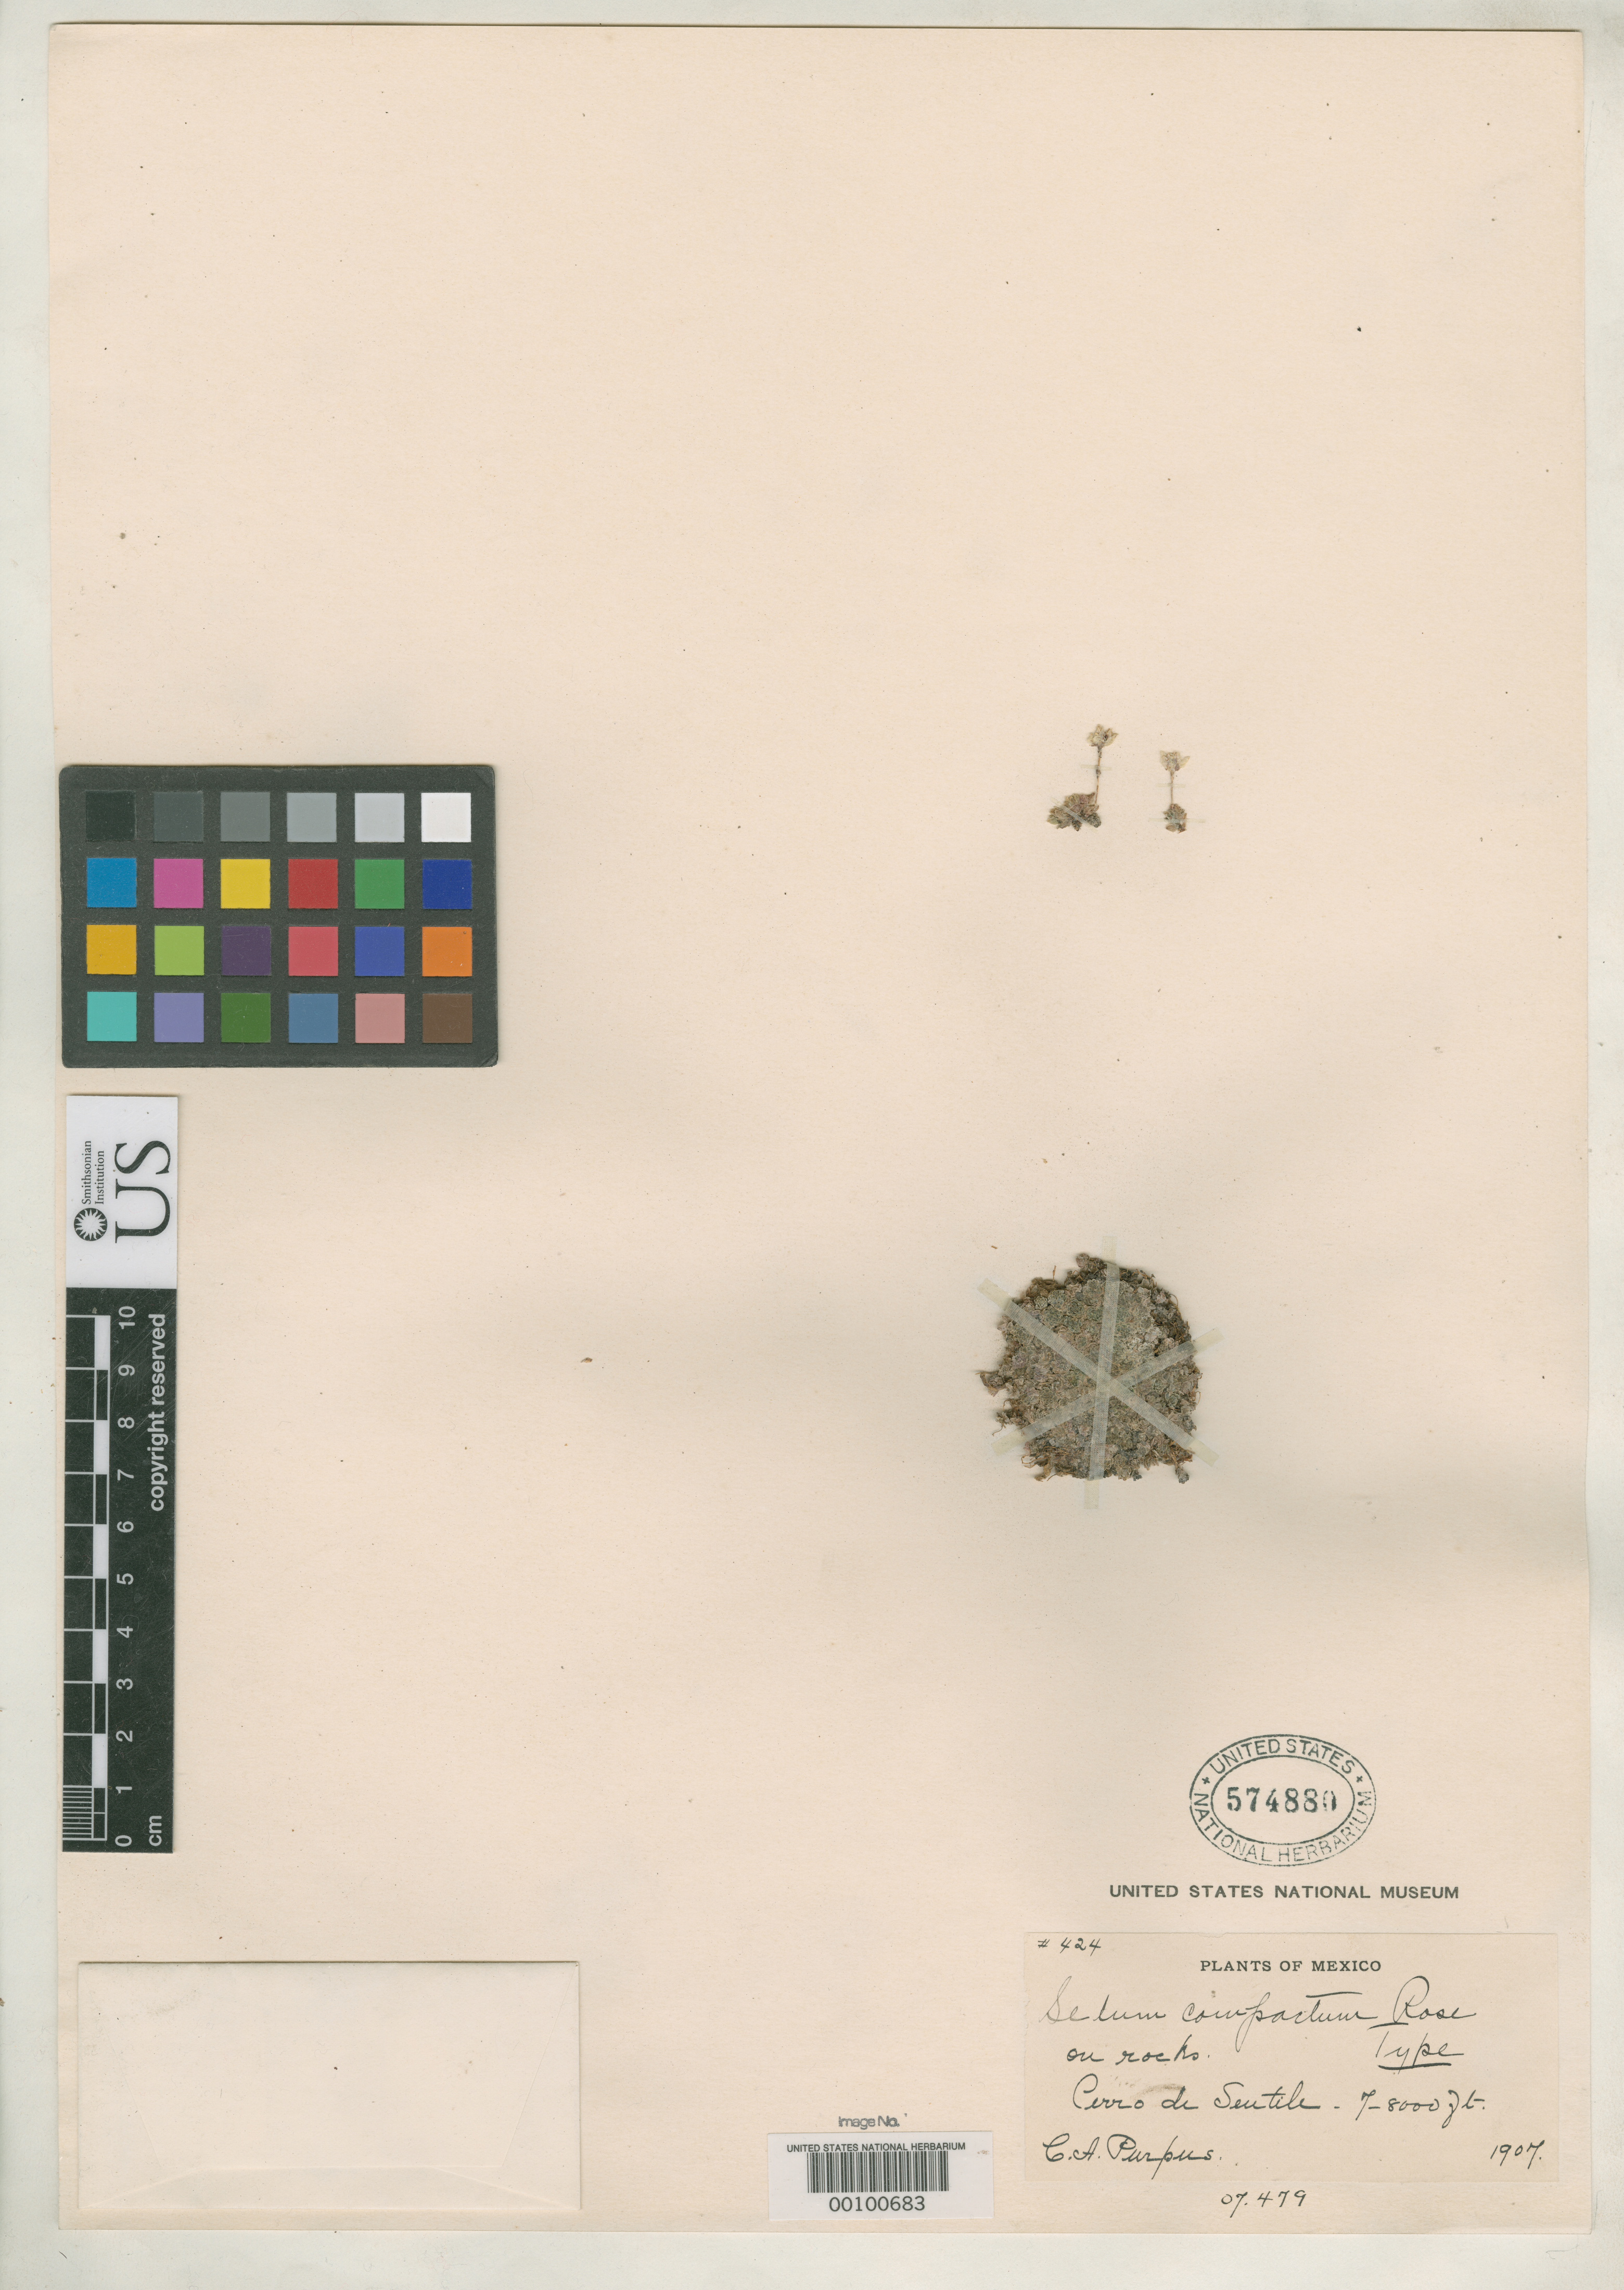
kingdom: Plantae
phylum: Tracheophyta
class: Magnoliopsida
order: Saxifragales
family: Crassulaceae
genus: Sedum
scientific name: Sedum compactum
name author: Rose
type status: Holotype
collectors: C. A. Purpus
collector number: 424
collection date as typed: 1907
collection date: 1907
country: Mexico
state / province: Oaxaca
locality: Cerro de Sentile.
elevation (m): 2100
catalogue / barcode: US 574880